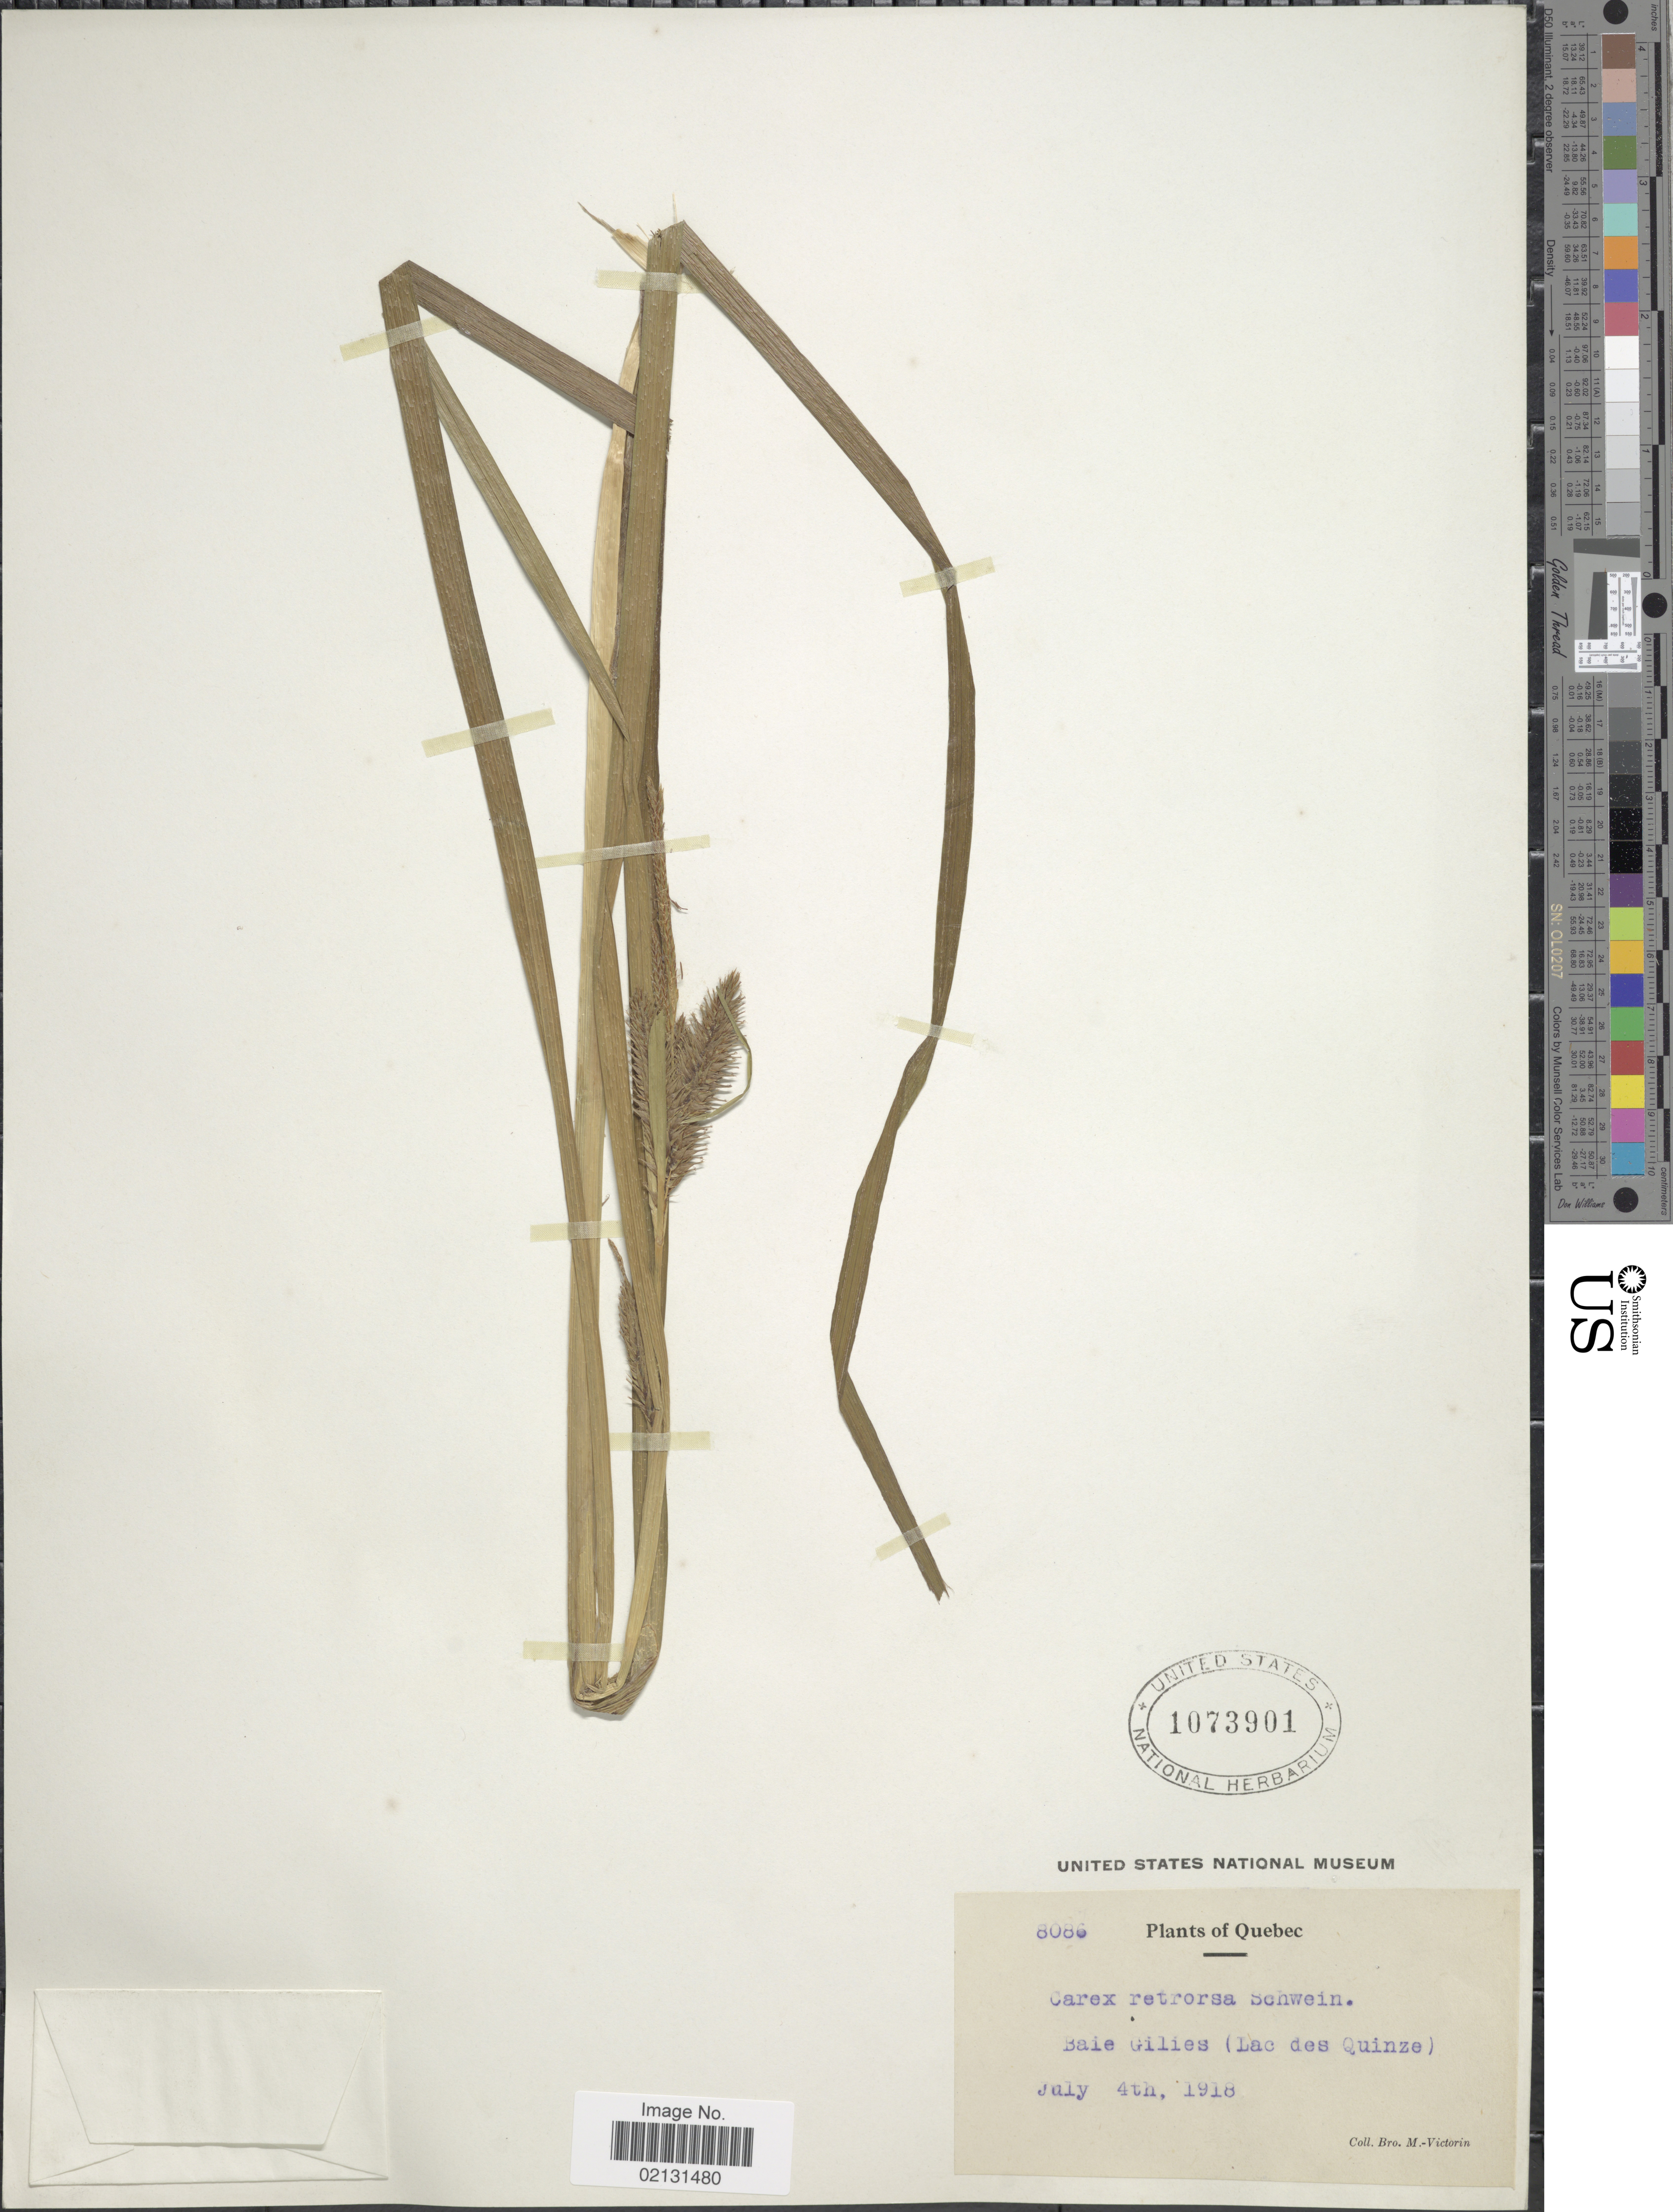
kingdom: Plantae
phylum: Tracheophyta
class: Liliopsida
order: Poales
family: Cyperaceae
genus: Carex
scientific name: Carex retrorsa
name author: Schwein.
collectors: Fr. Marie-Victorin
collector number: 8086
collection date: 1918-07-04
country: Canada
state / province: Quebec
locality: Baie Gilies (Lac des Quinze).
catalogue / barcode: US 1073901